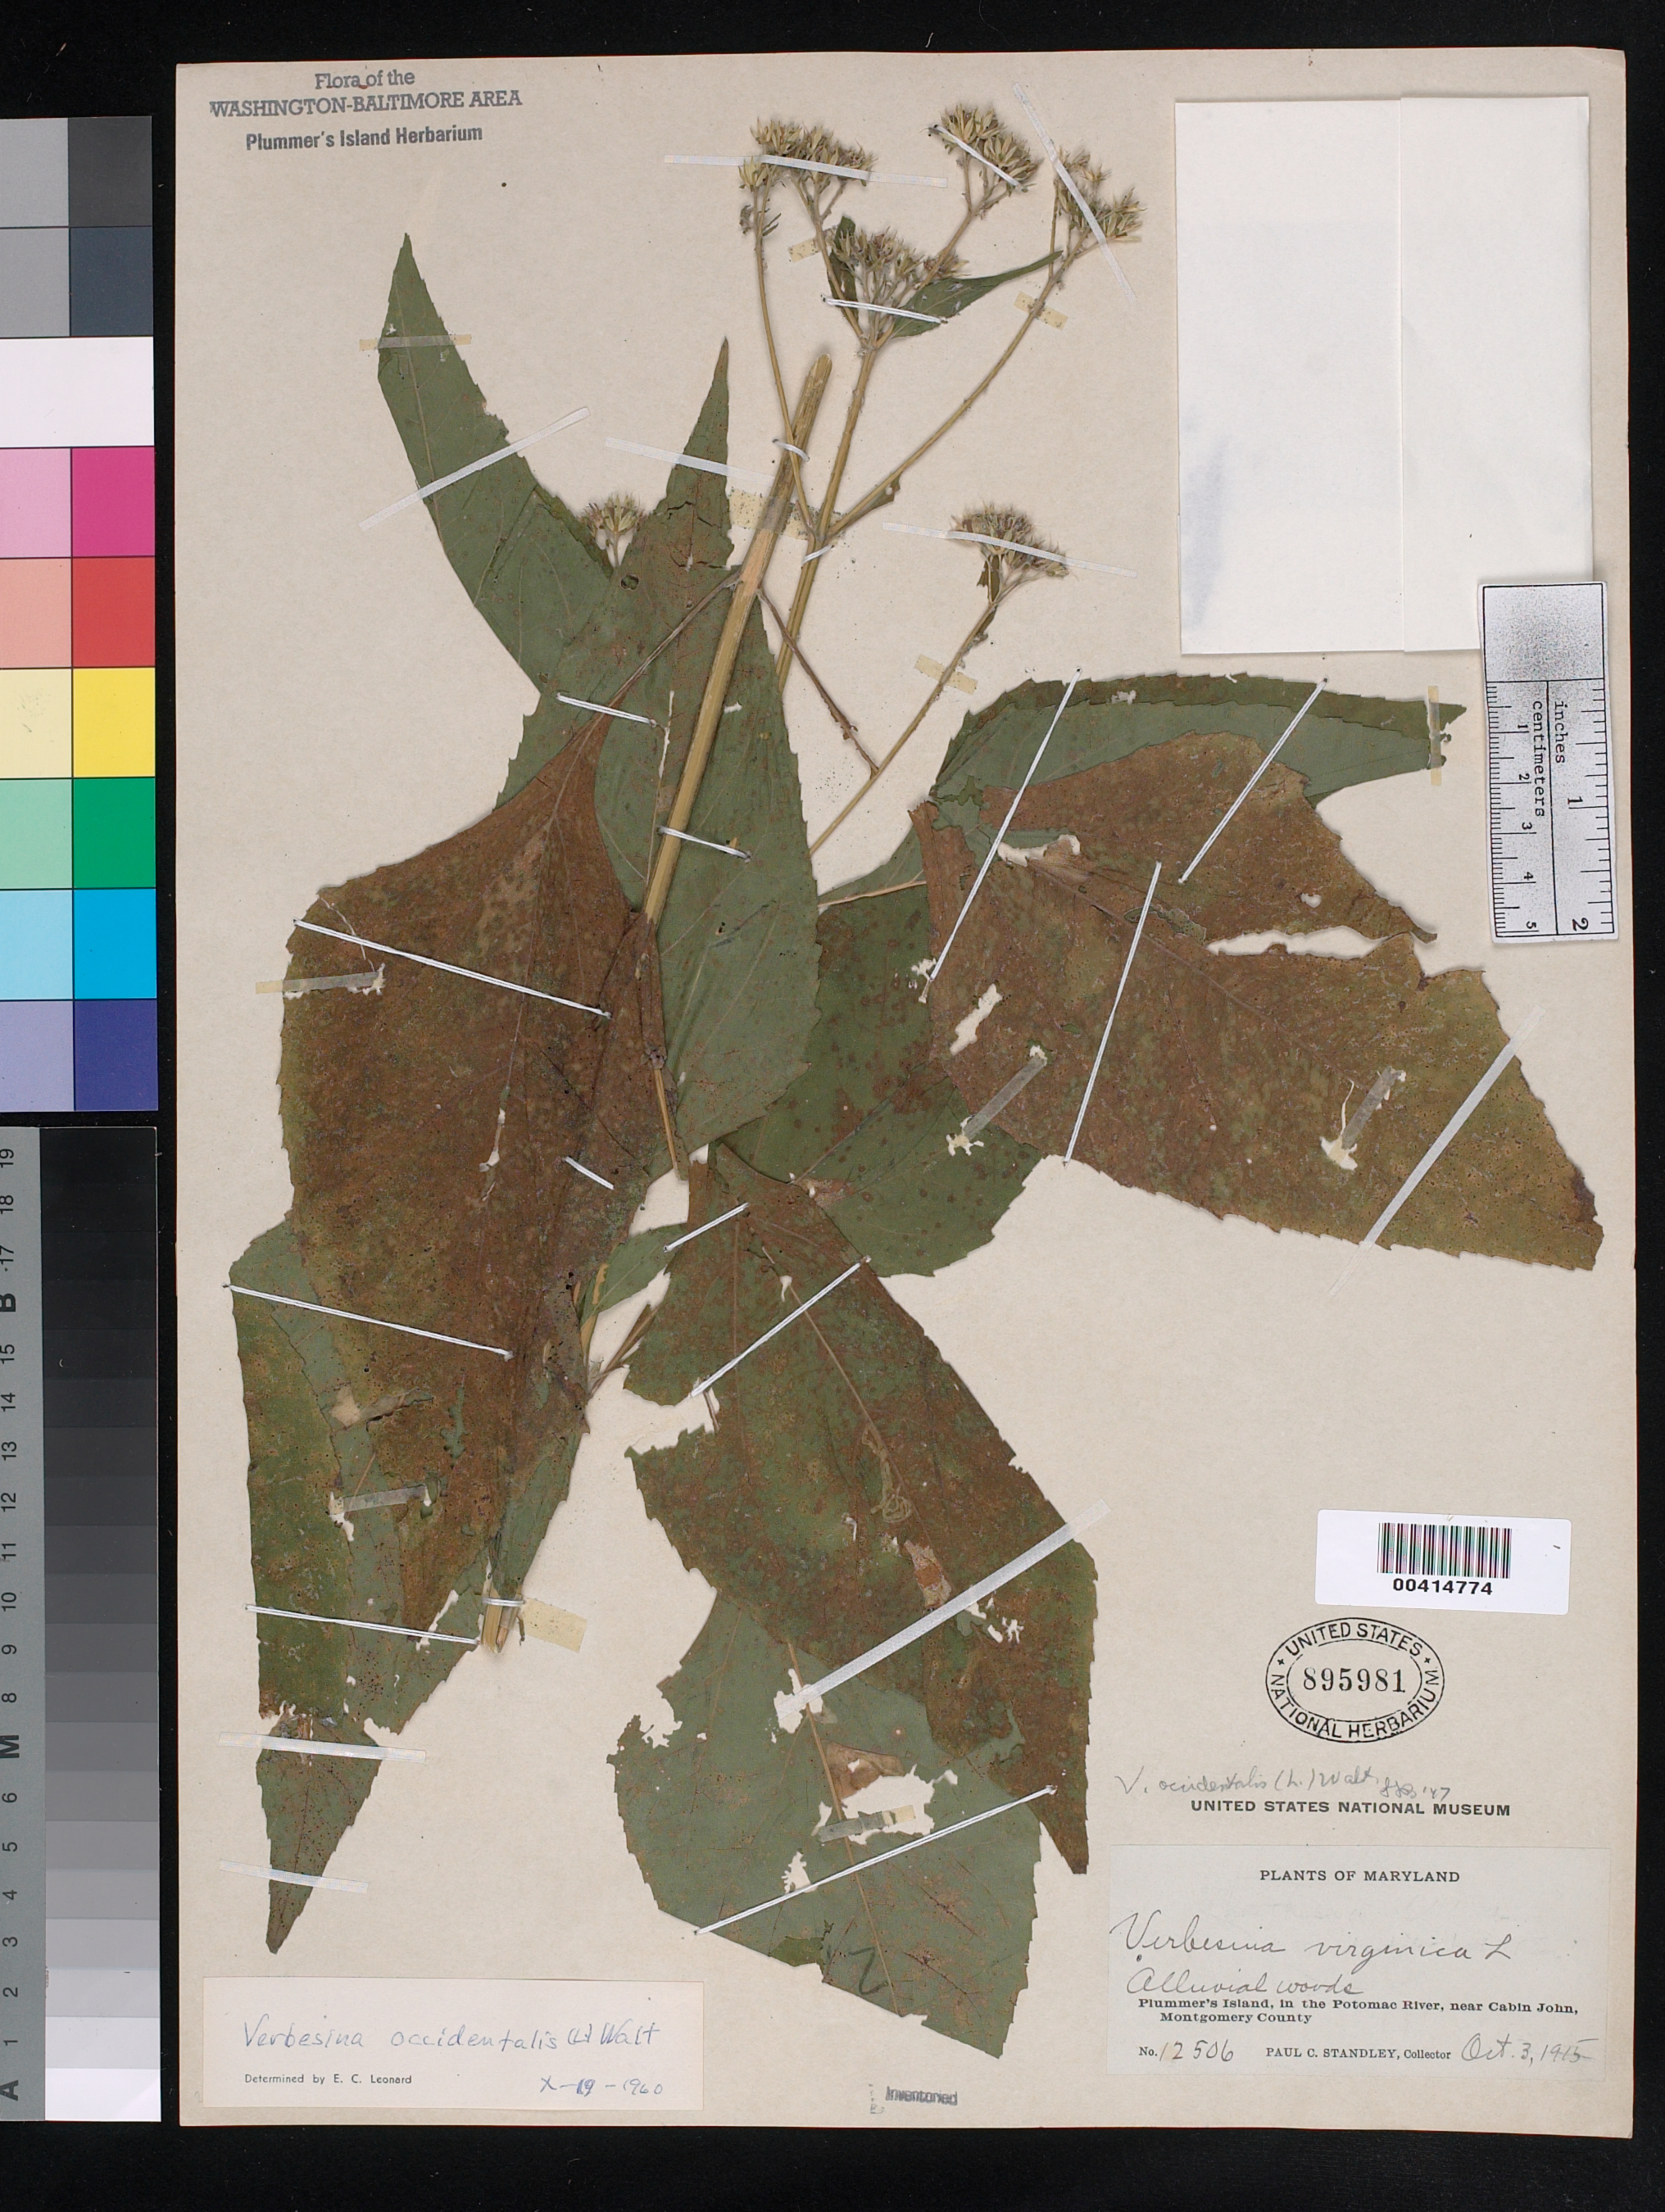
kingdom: Plantae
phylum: Tracheophyta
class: Magnoliopsida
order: Asterales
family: Asteraceae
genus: Verbesina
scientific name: Verbesina occidentalis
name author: (L.) Walter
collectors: P. C. Standley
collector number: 12506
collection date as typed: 03 Oct 1915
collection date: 1915-10-03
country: United States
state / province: Maryland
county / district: Montgomery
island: Plummers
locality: Plummer's Island C. & O. Canal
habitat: Alluvial woods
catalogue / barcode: US 895981